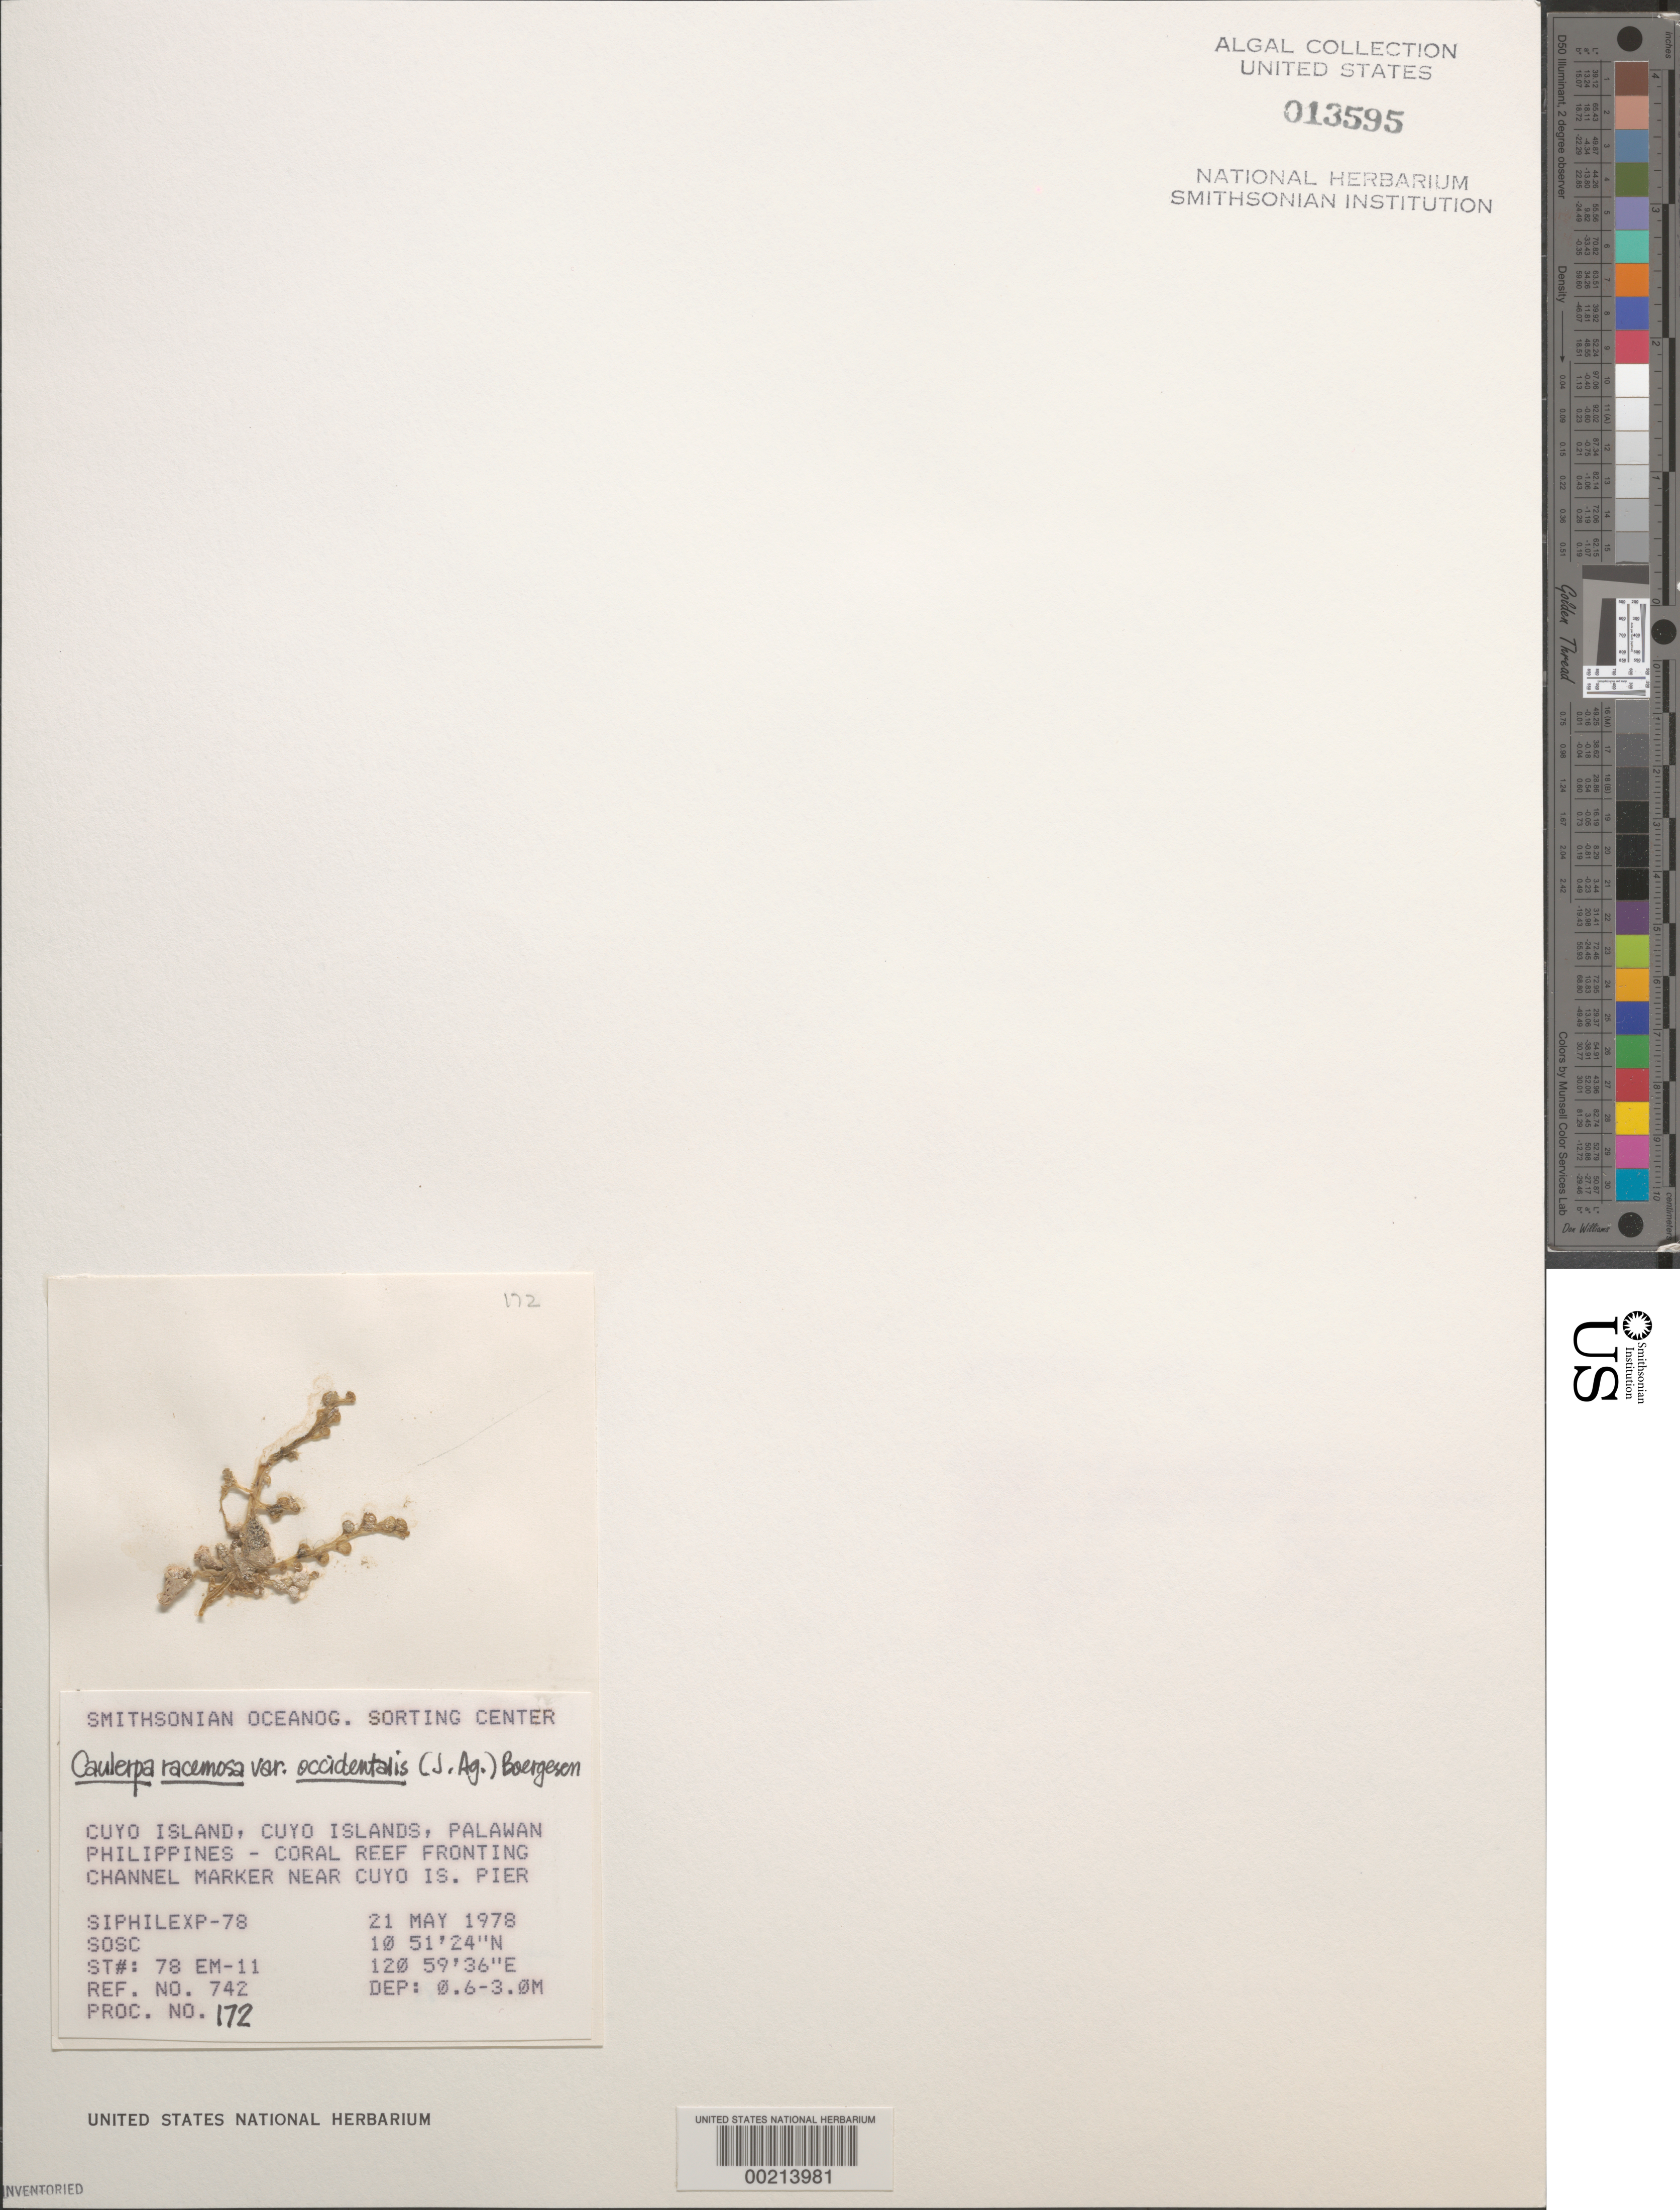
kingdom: Plantae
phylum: Chlorophyta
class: Ulvophyceae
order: Bryopsidales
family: Caulerpaceae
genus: Caulerpa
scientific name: Caulerpa racemosa var. occidentalis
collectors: SOSC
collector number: Station 78 Em-11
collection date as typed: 21 May 1978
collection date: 1978-05-21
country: Philippines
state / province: Mimaropa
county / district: Palawan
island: Cuyo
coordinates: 10 51' 24" N, 120 59' 36" E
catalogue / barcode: US 13595